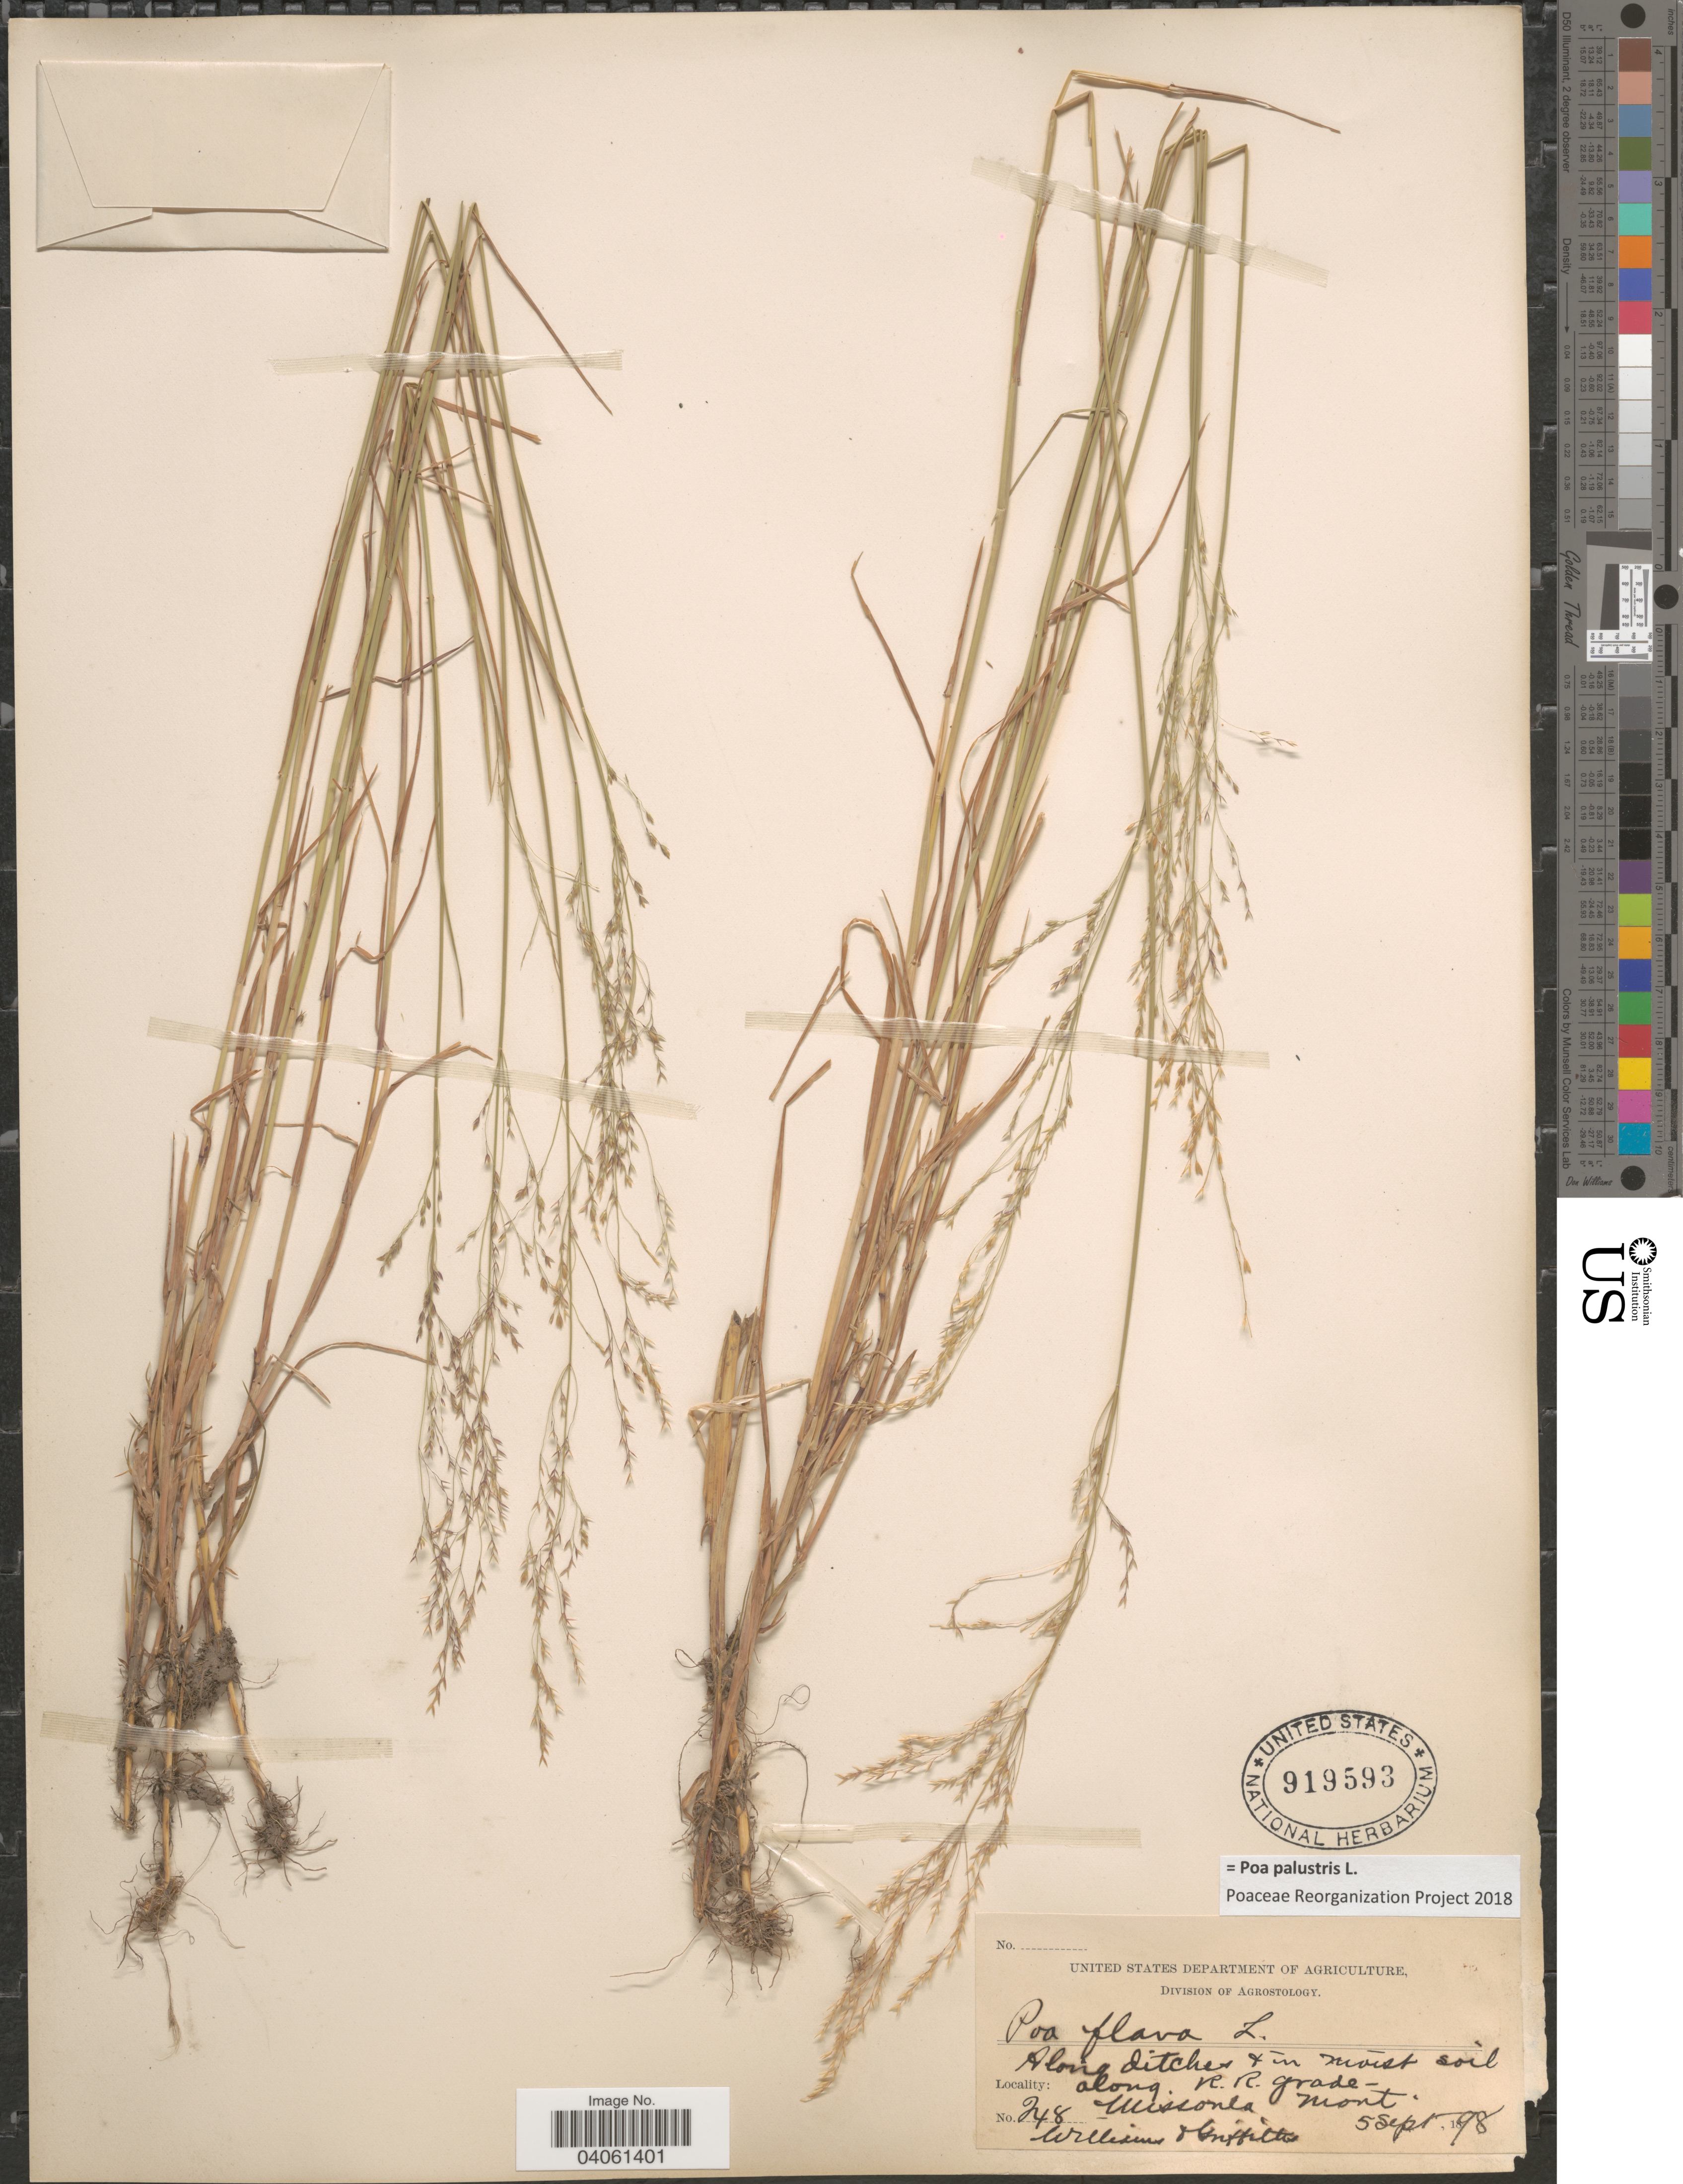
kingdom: Plantae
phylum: Tracheophyta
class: Liliopsida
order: Poales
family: Poaceae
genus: Poa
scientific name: Poa palustris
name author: L.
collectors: -- Williams & -- Griffiths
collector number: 248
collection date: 1898-09-05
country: United States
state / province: Montana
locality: Along ditches + in moist soil along R. R. grade - Missoula.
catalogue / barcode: US 919593